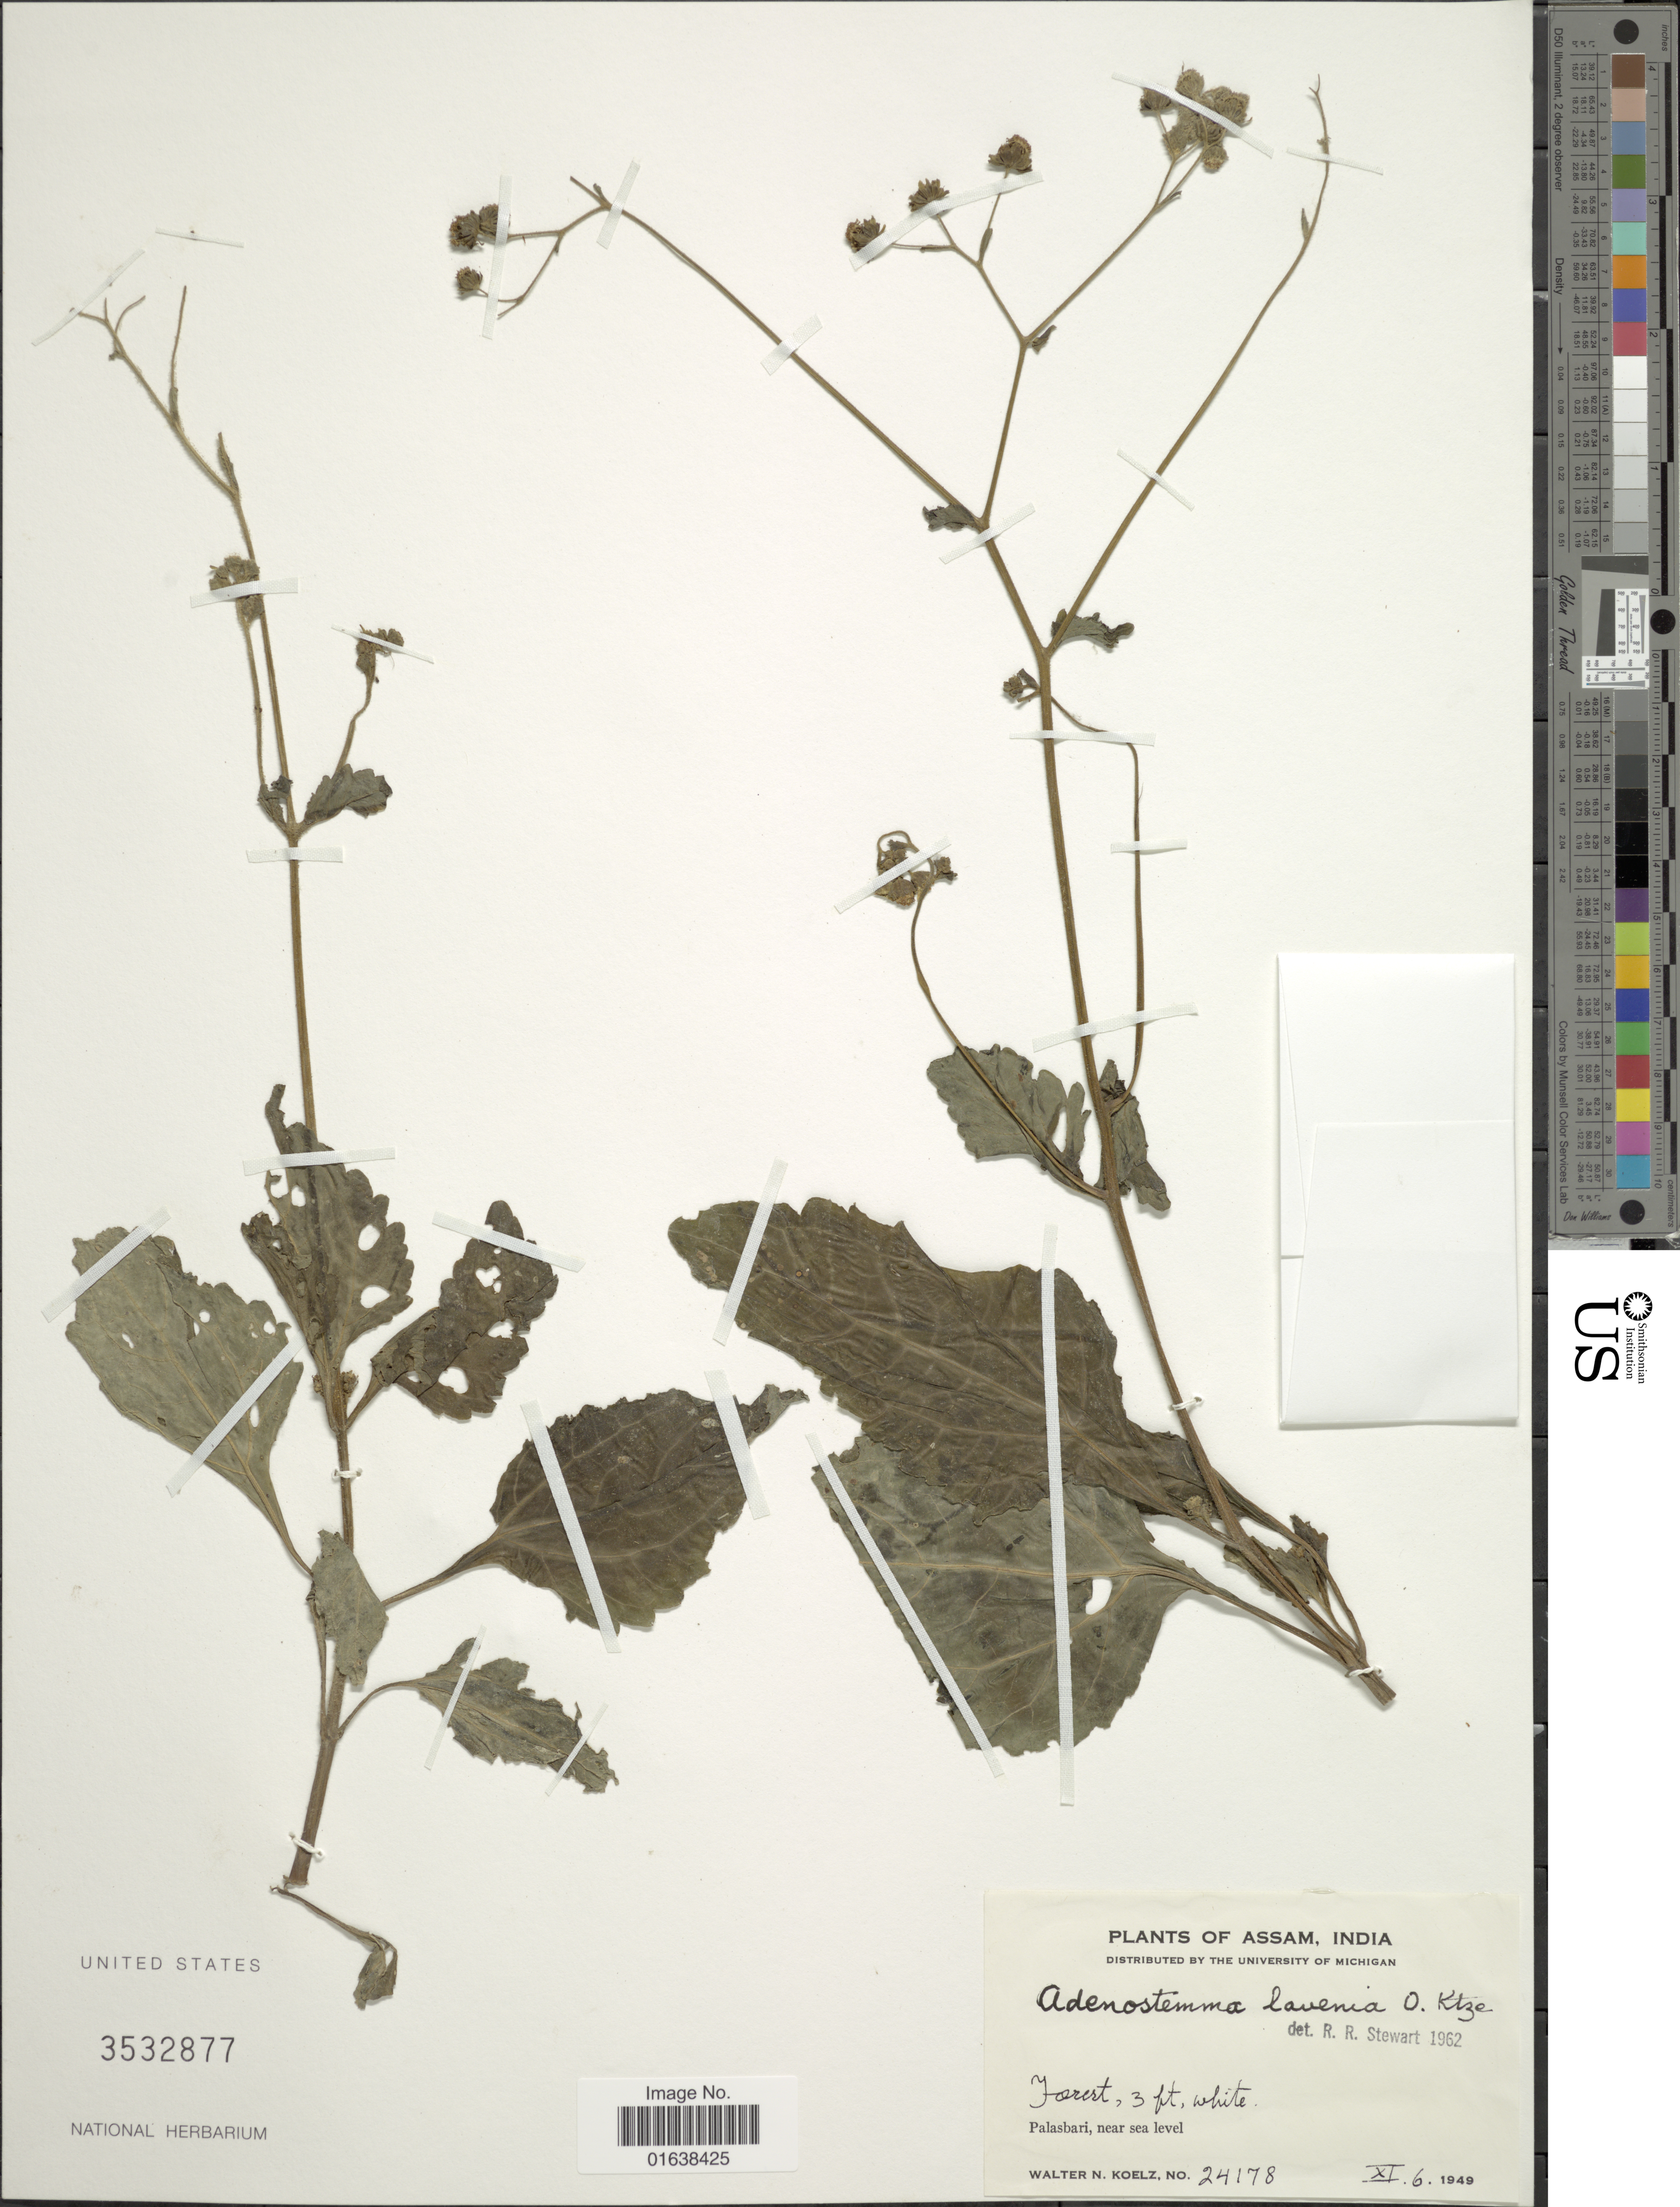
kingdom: Plantae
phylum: Tracheophyta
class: Magnoliopsida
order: Asterales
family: Asteraceae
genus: Adenostemma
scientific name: Adenostemma lavenia var. lavenia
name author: Kuntze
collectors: W. N. Koelz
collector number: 24178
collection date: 1949-11-06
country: India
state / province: Assam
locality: Assam, India. Forest, Palasbari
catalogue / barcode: US 3532877